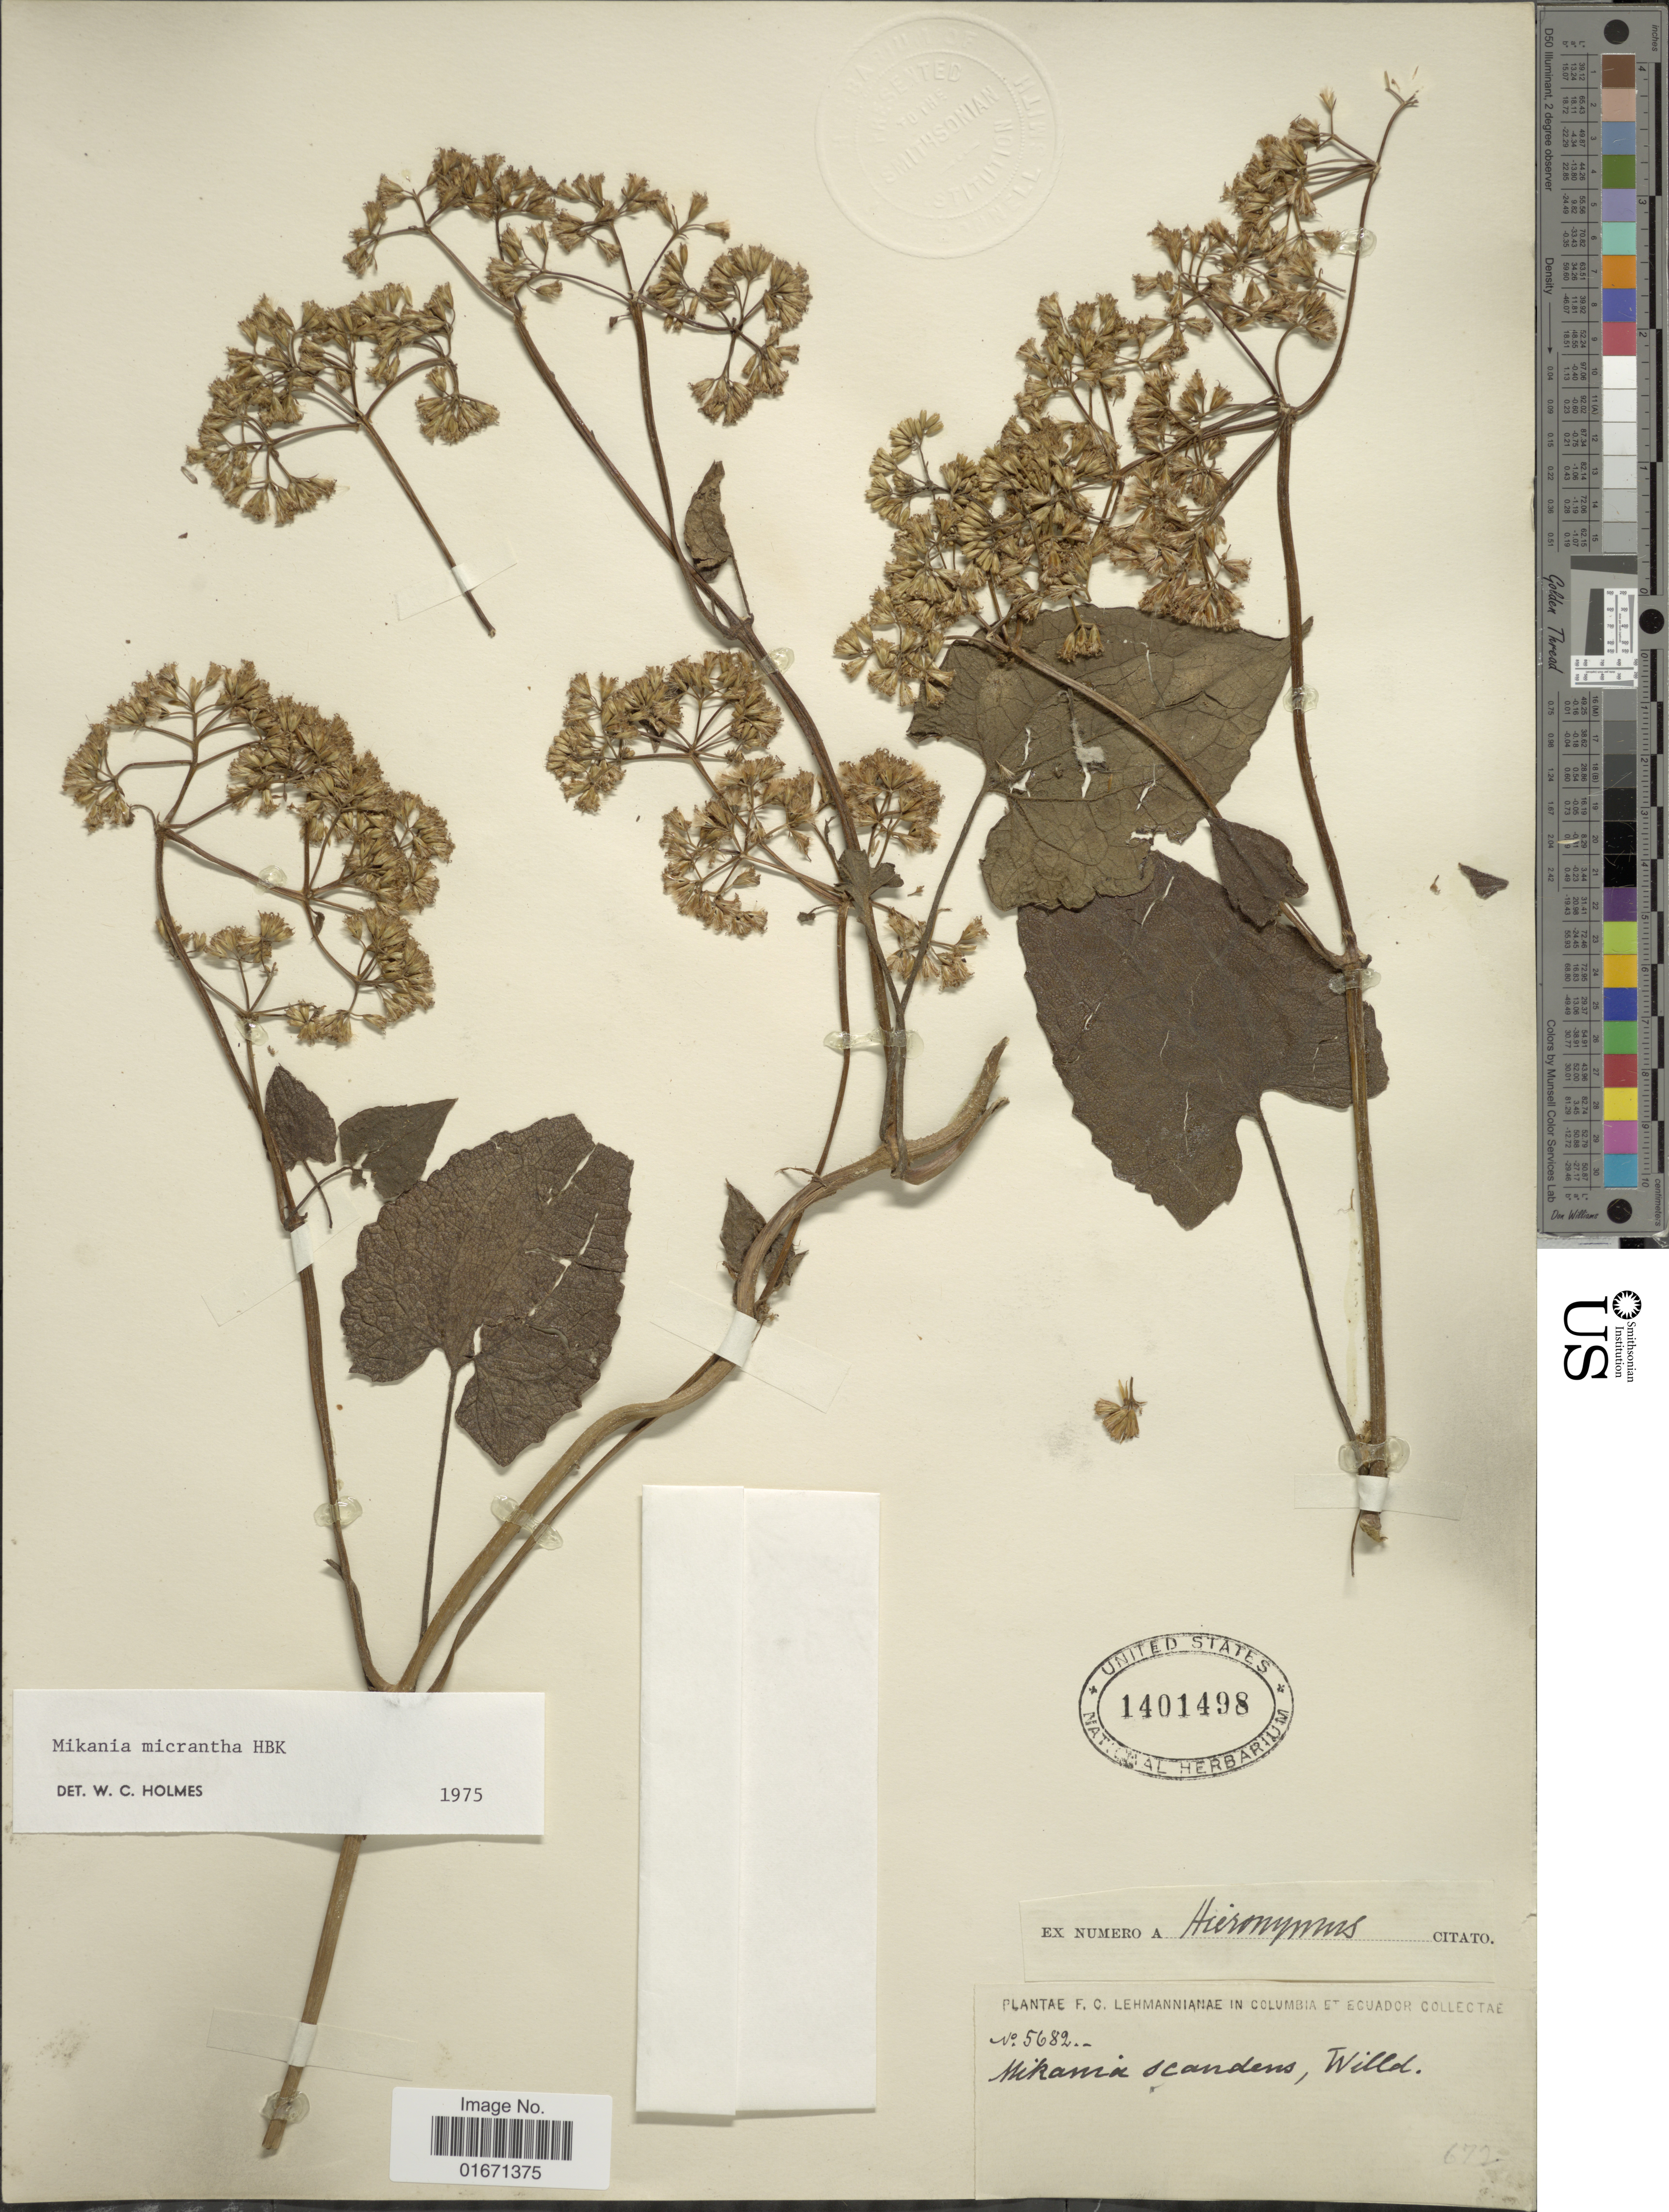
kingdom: Plantae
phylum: Tracheophyta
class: Magnoliopsida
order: Asterales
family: Asteraceae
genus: Mikania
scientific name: Mikania micrantha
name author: Kunth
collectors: F. C. Lehmann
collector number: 5682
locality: Columbia et Ecuador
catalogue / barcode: US 1401498